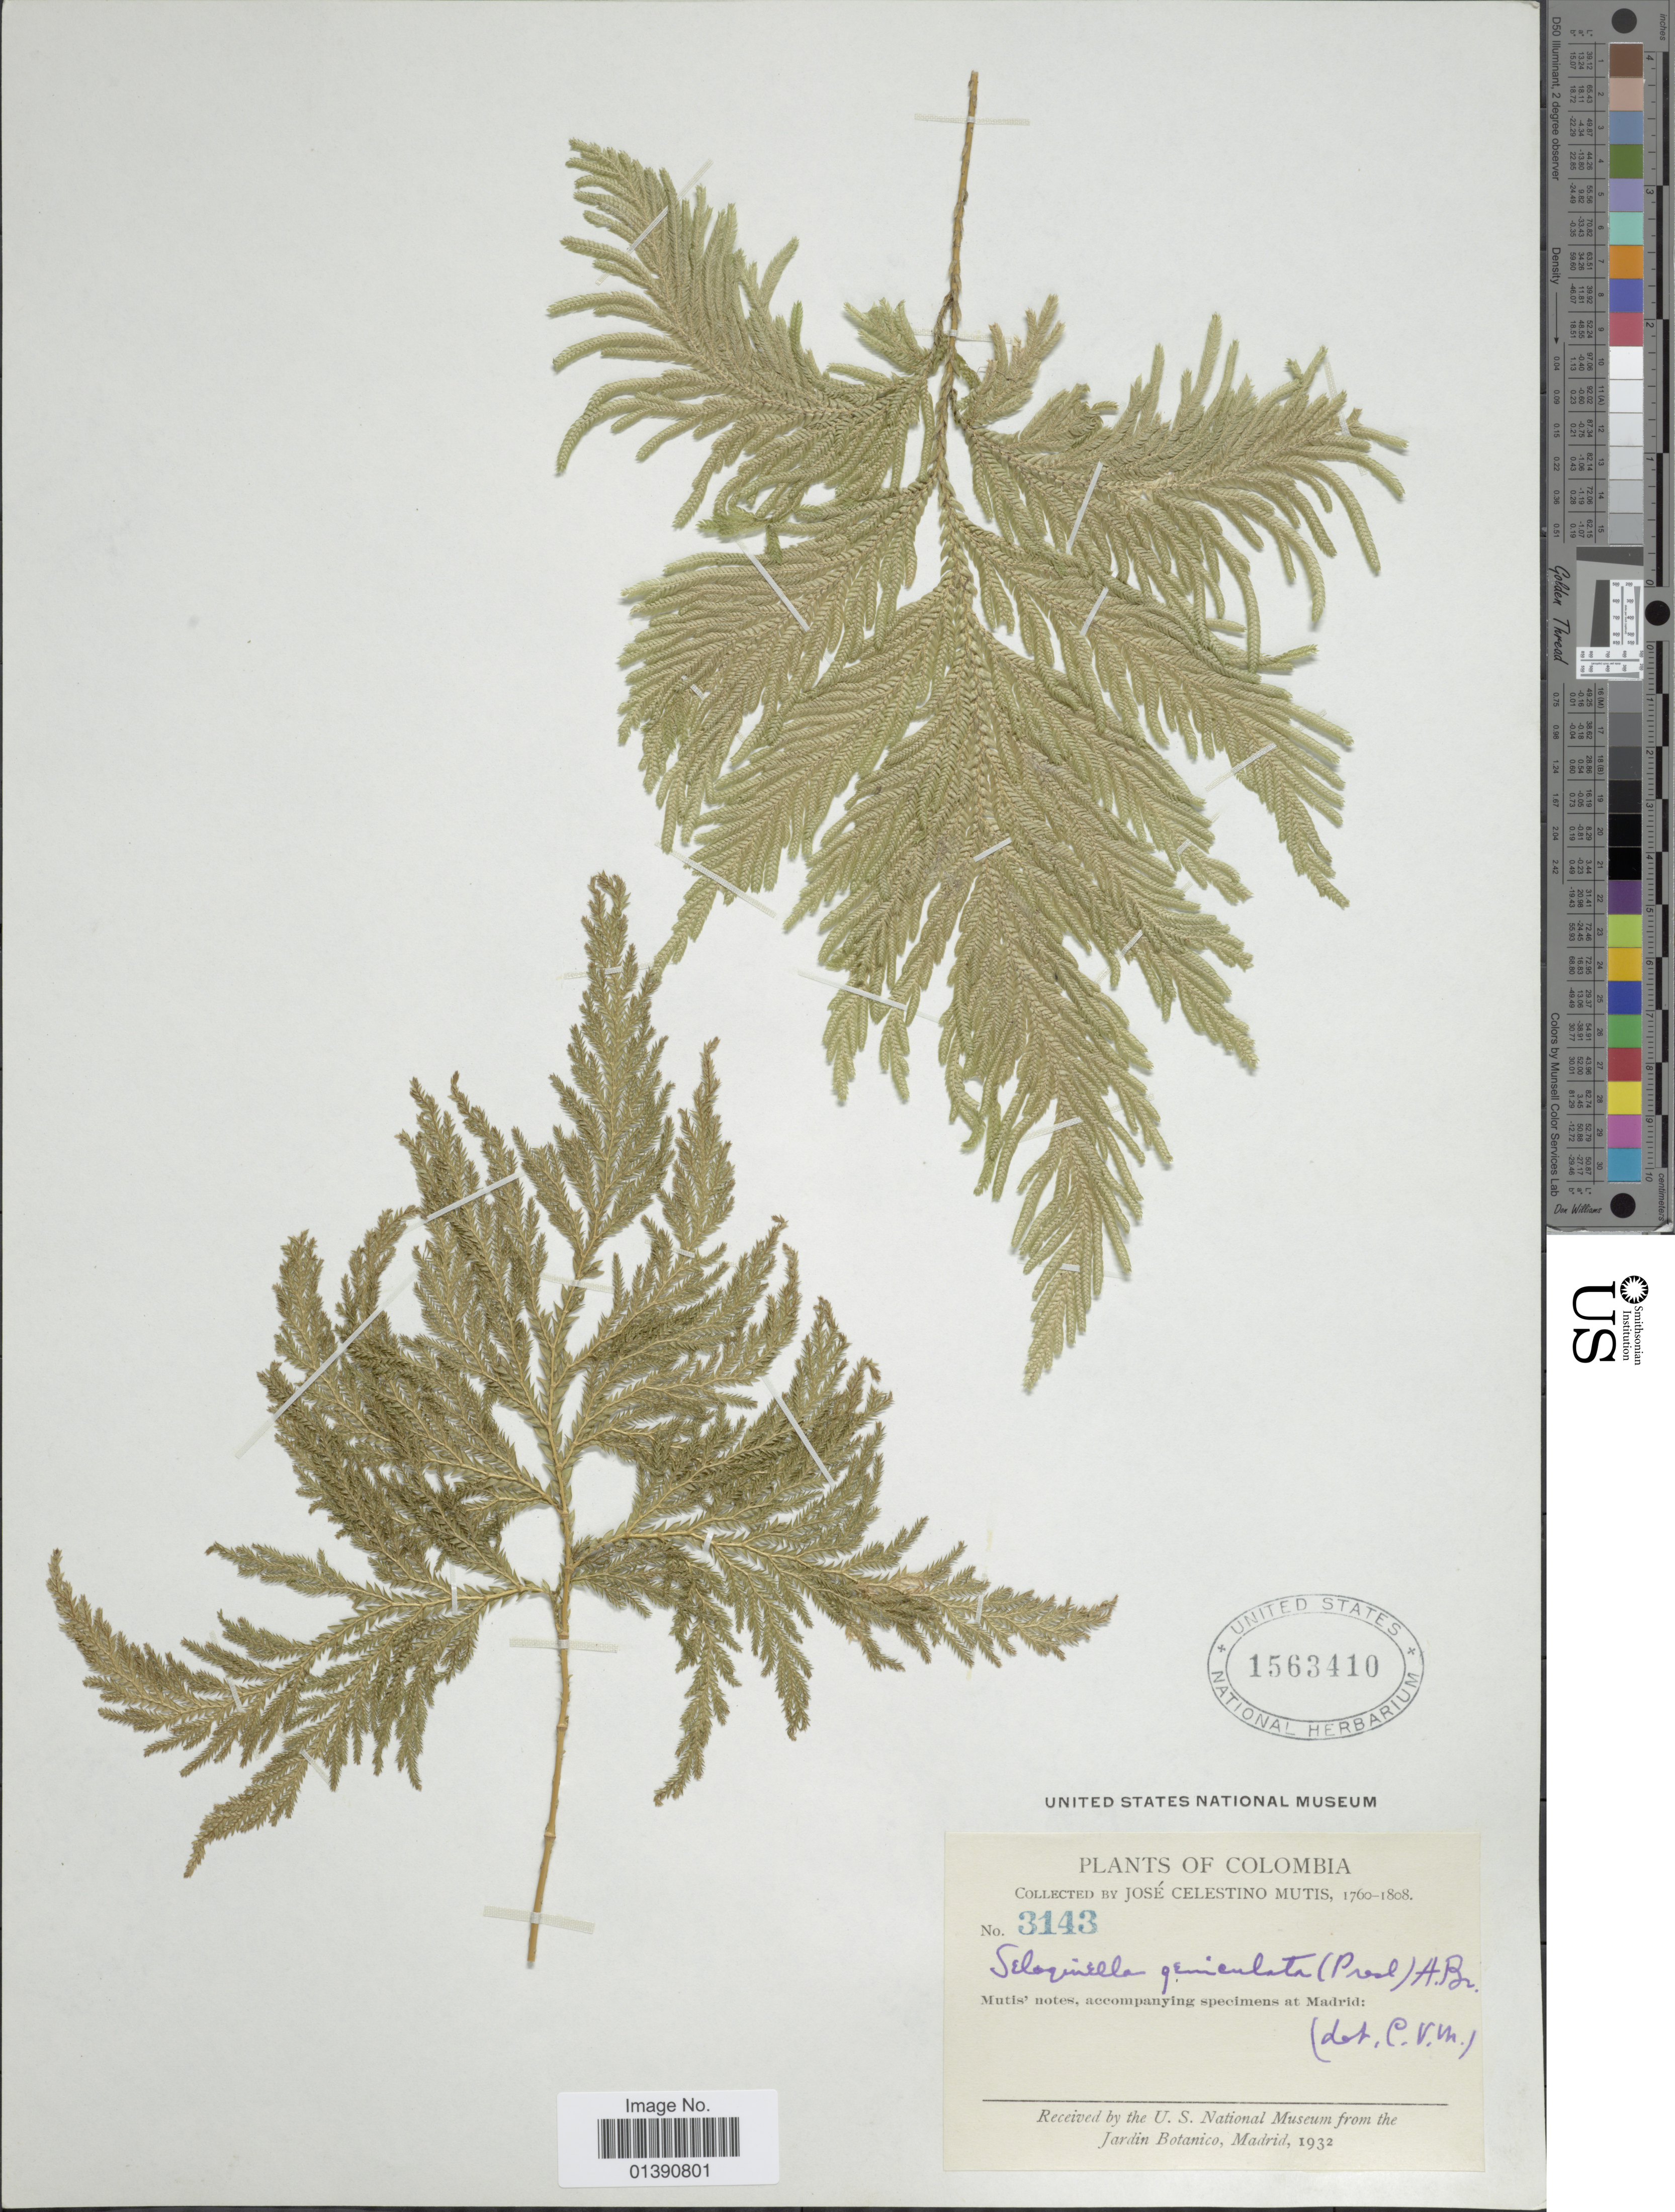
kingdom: Plantae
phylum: Tracheophyta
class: Lycopodiopsida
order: Selaginellales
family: Selaginellaceae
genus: Selaginella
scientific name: Selaginella geniculata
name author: (C. Presl) Spring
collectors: J. C. B. Mutis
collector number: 3143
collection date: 1760/1808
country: Colombia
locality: Mutis'notes, accompanying specimens at Madrid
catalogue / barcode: US 1563410